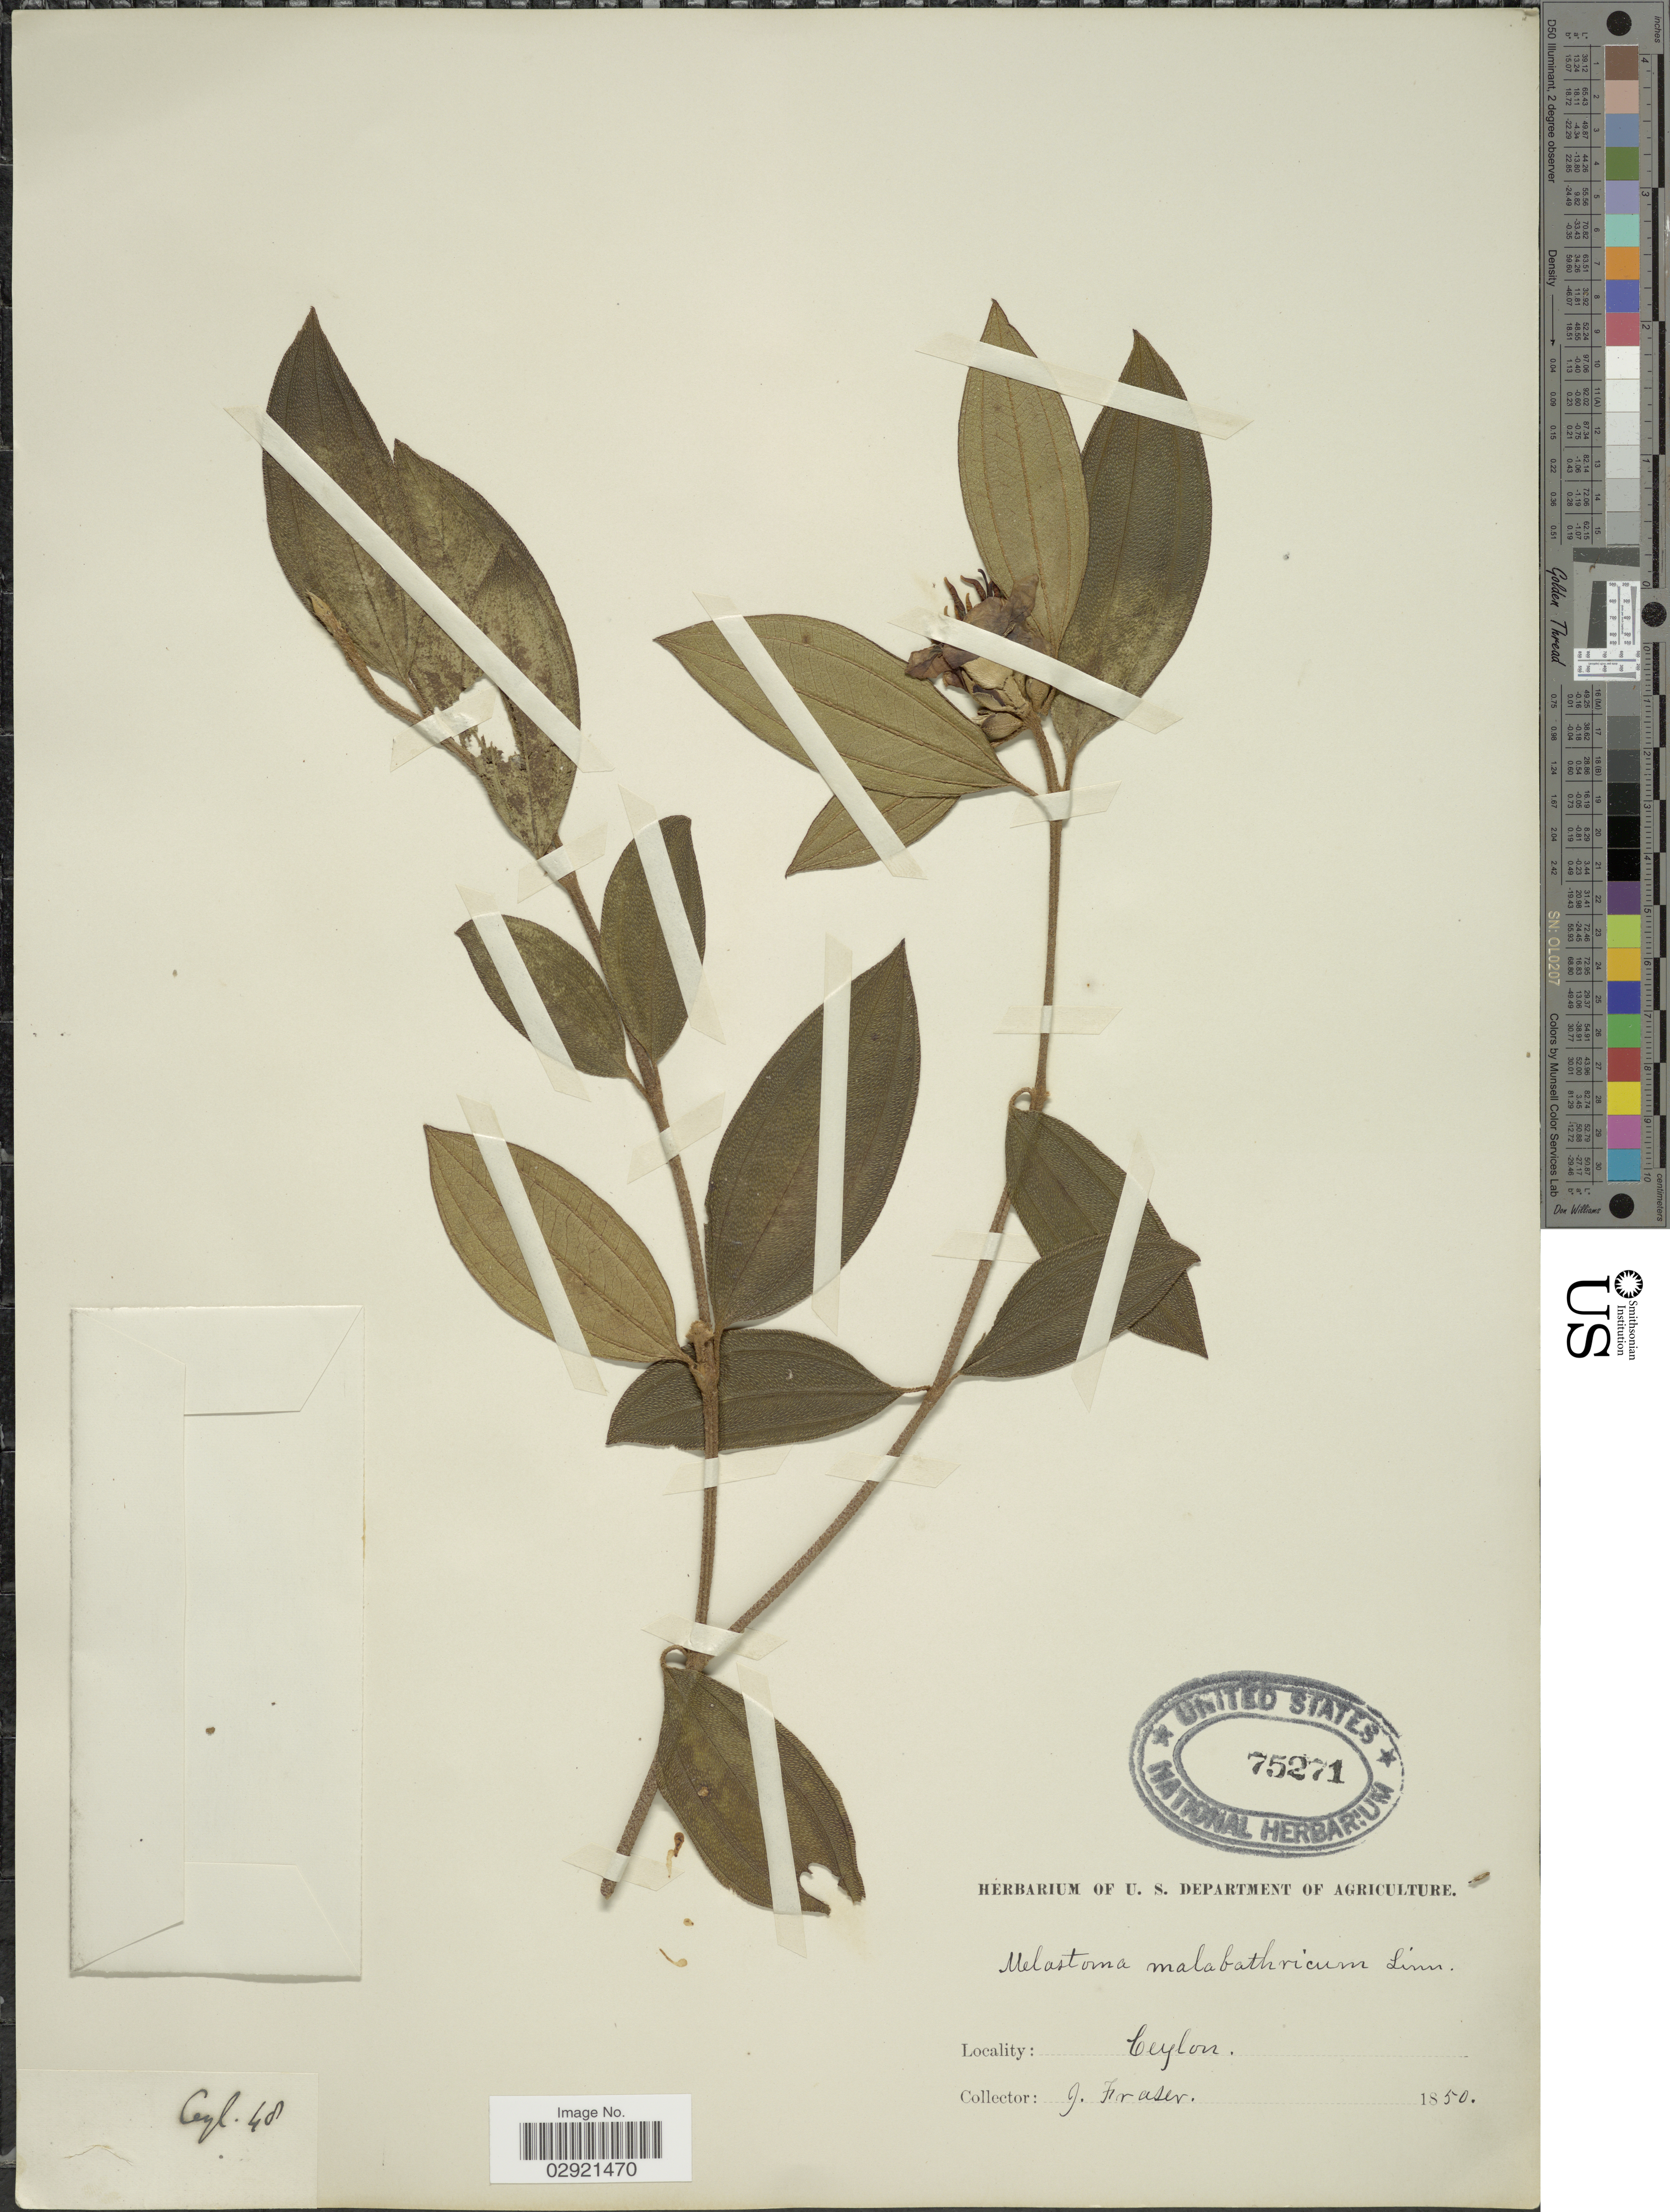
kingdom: Plantae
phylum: Tracheophyta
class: Magnoliopsida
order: Myrtales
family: Melastomataceae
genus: Melastoma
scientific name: Melastoma malabathricum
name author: L.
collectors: J. Fraser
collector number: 48?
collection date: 1850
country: Sri Lanka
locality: Ceylon.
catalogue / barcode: US 75271